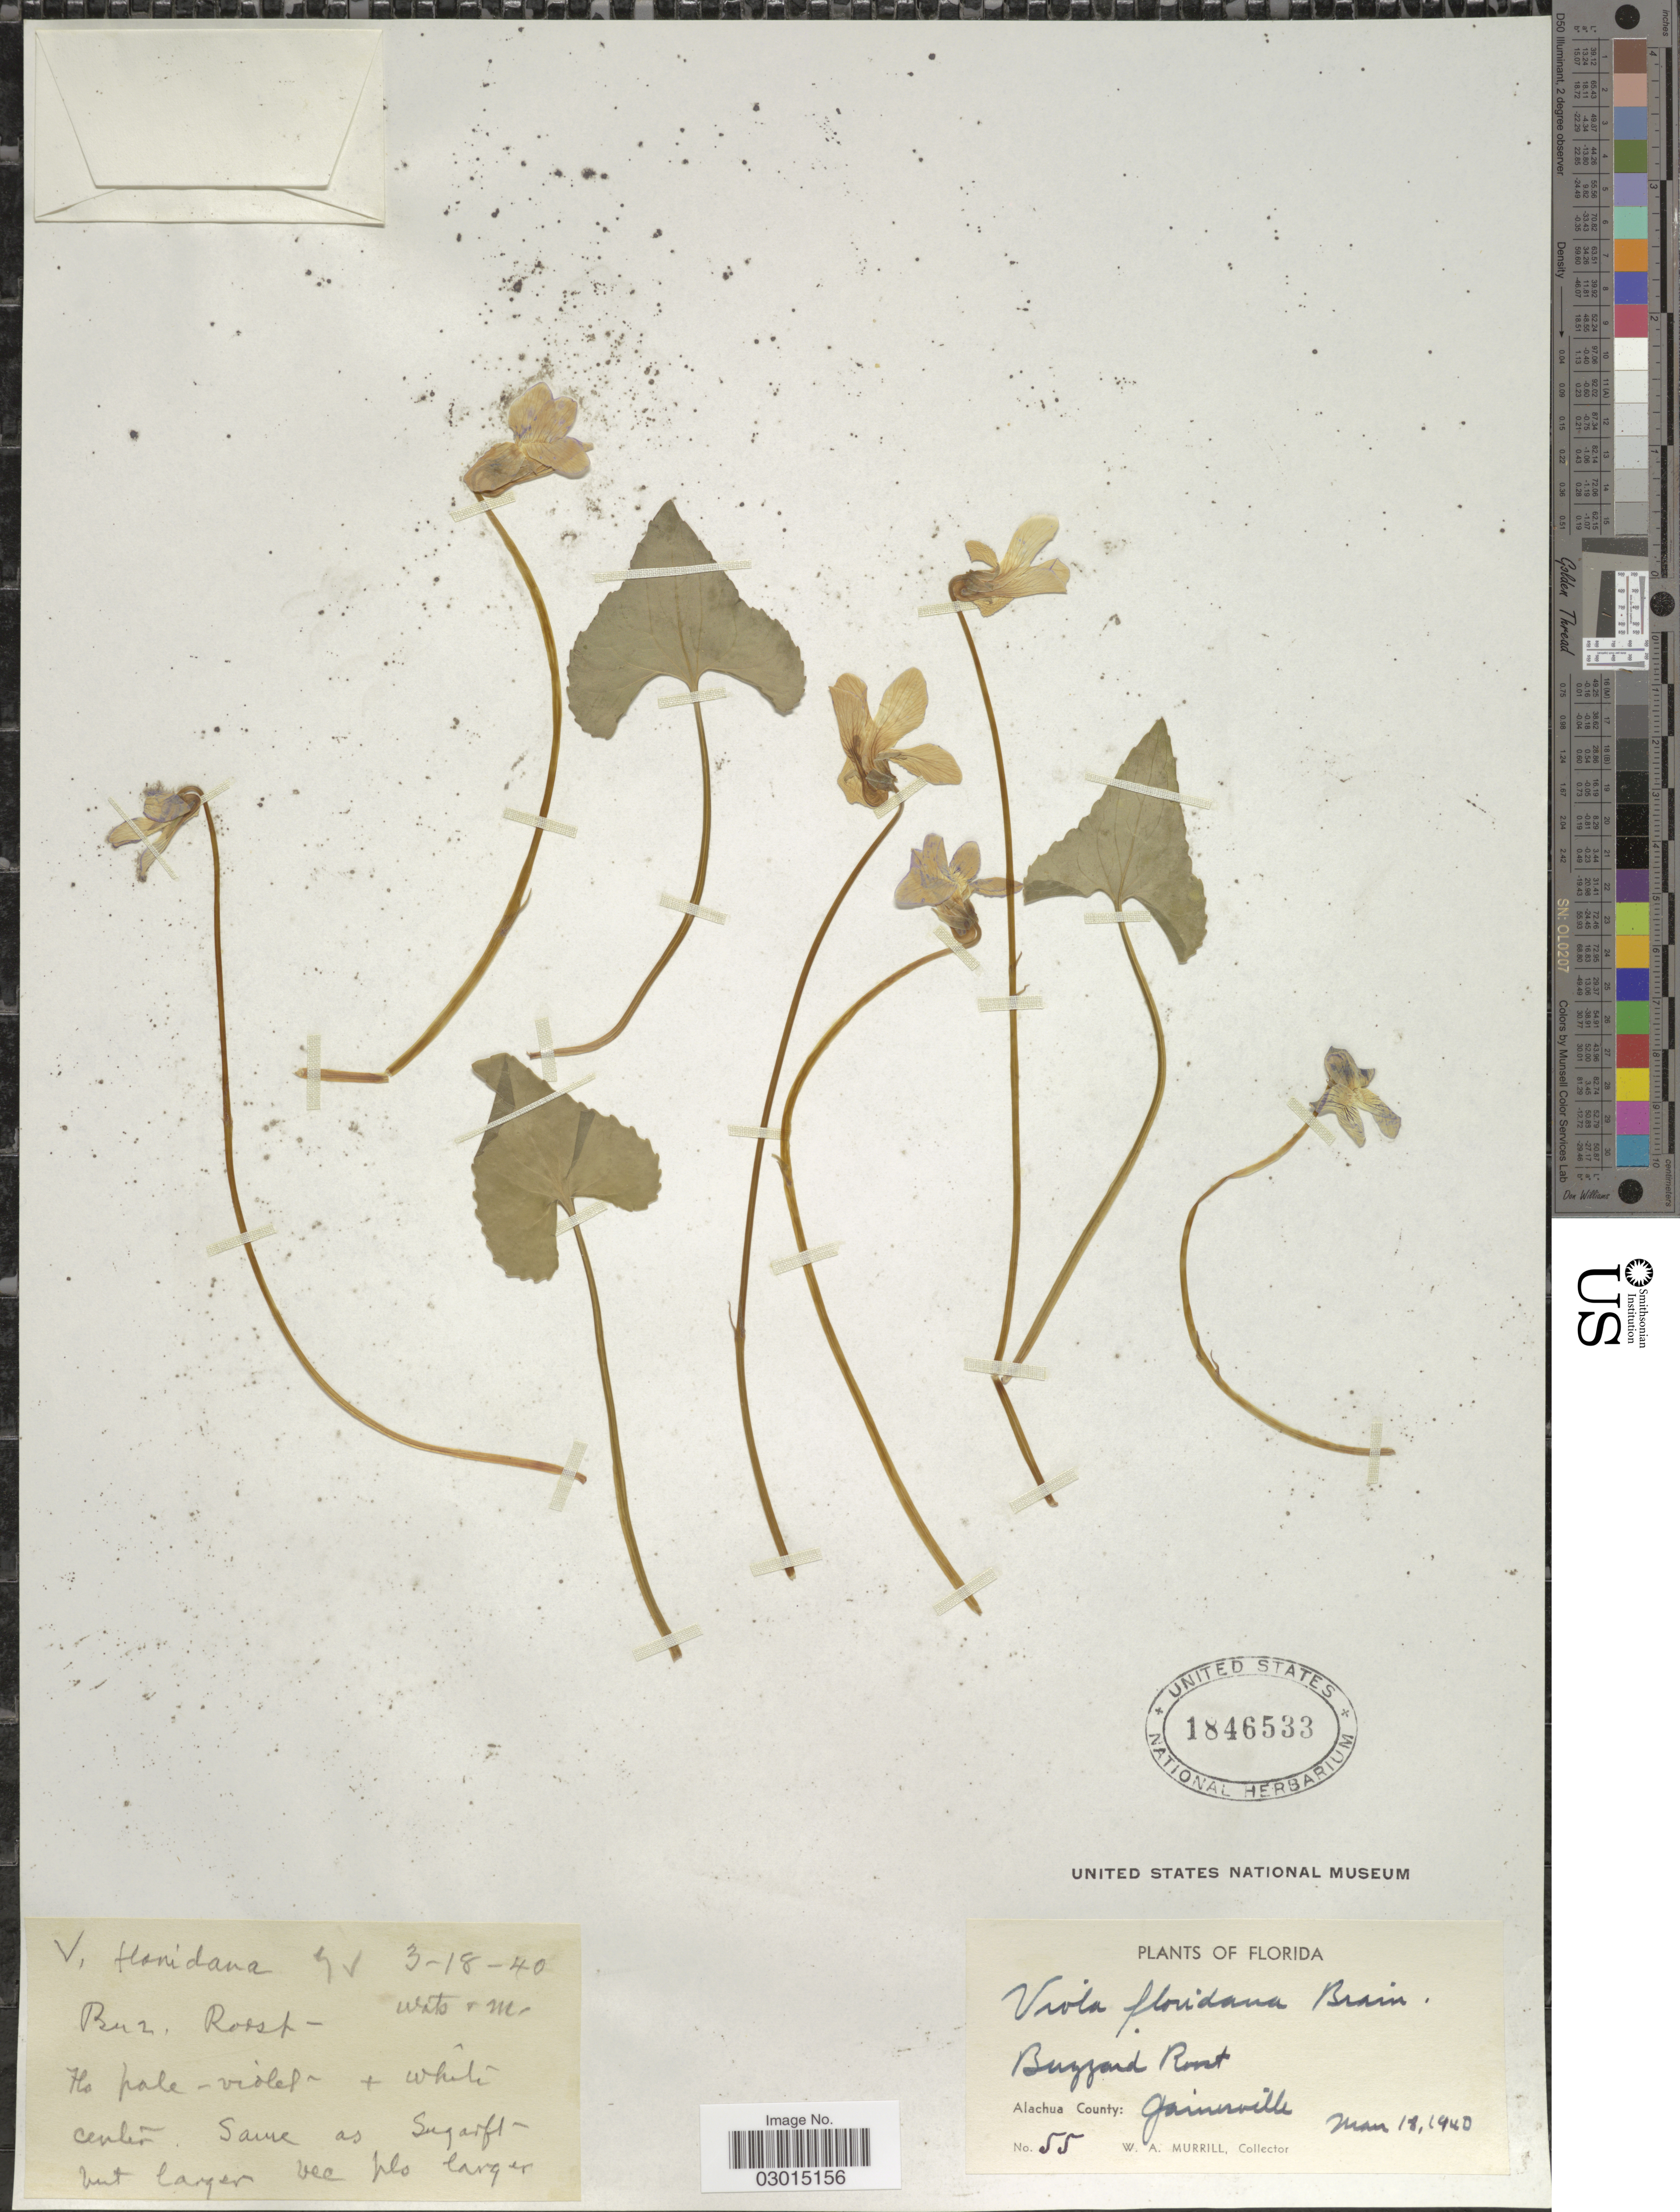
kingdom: Plantae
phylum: Tracheophyta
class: Magnoliopsida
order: Malpighiales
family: Violaceae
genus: Viola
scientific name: Viola floridana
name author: Brainerd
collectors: W. A. Murrill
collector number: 55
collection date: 1940-03-18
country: United States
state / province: Florida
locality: Buzzard Roost. Alachua County: Gainesville.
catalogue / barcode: US 1846533